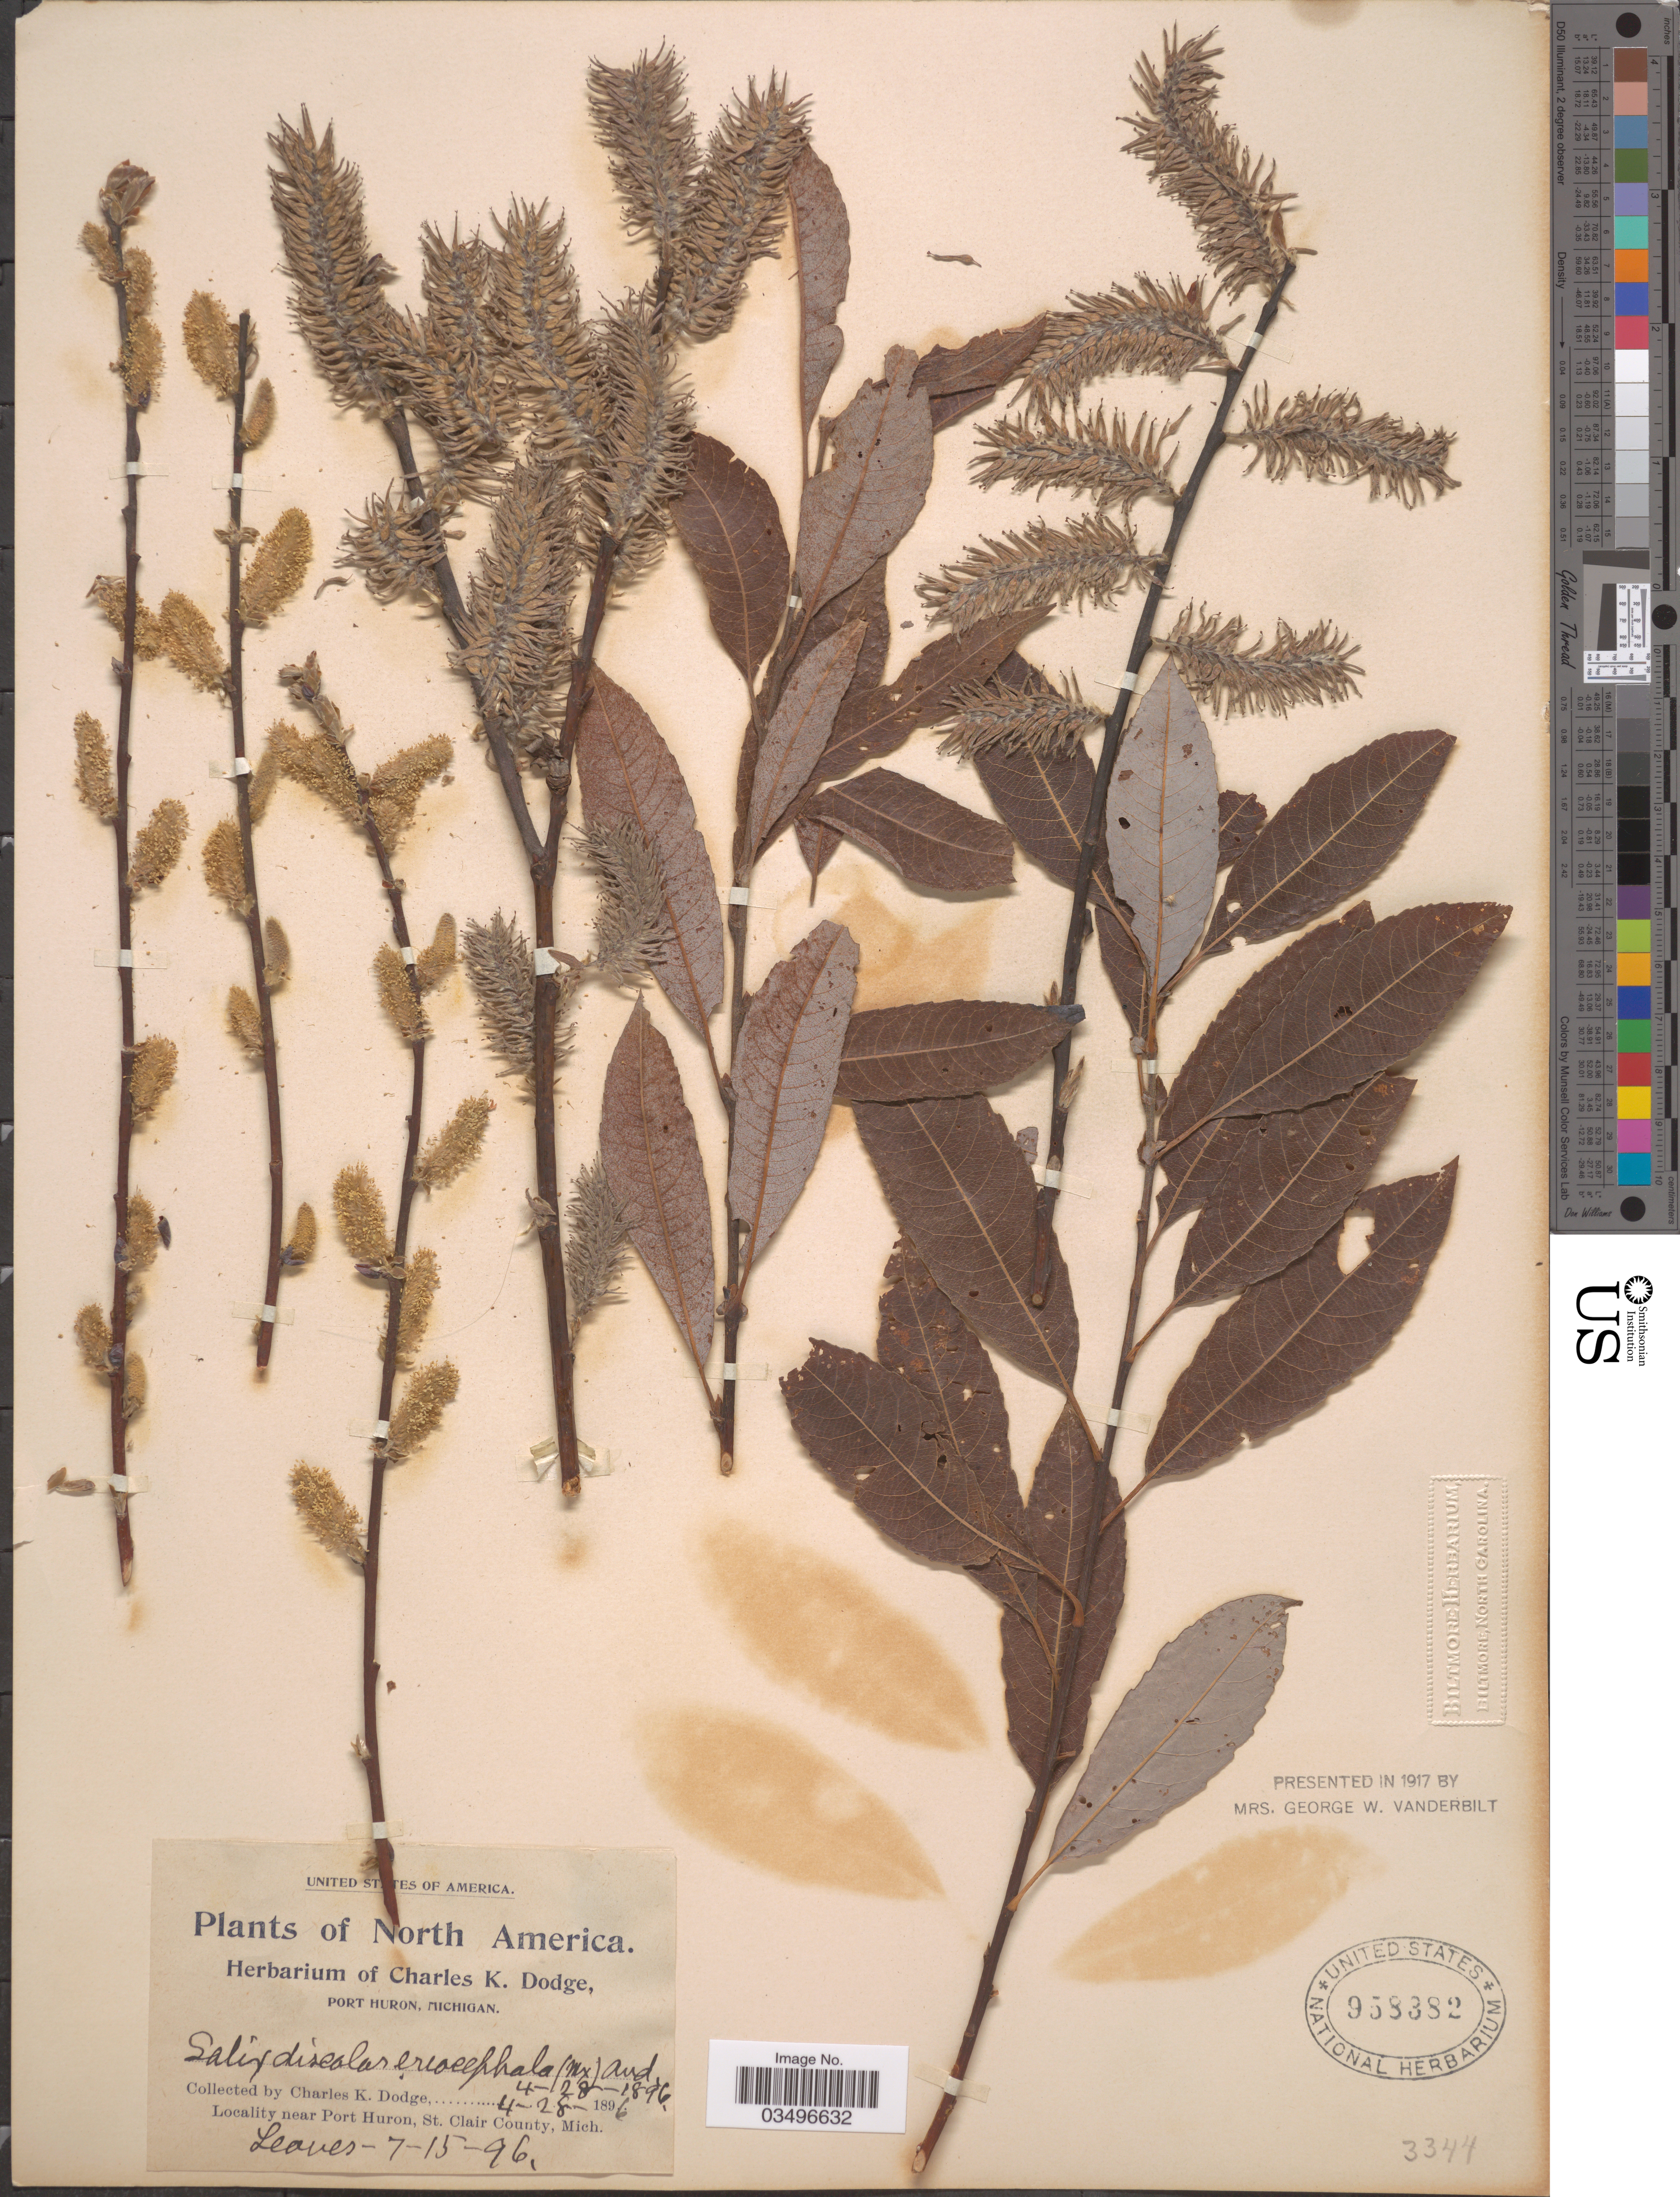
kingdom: Plantae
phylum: Tracheophyta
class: Magnoliopsida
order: Malpighiales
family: Salicaceae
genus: Salix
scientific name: Salix discolor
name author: Muhl.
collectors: C. K. Dodge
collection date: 1896-04-28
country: United States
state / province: Michigan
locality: Near Port Huron, St. Clair County.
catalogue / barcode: US 958382